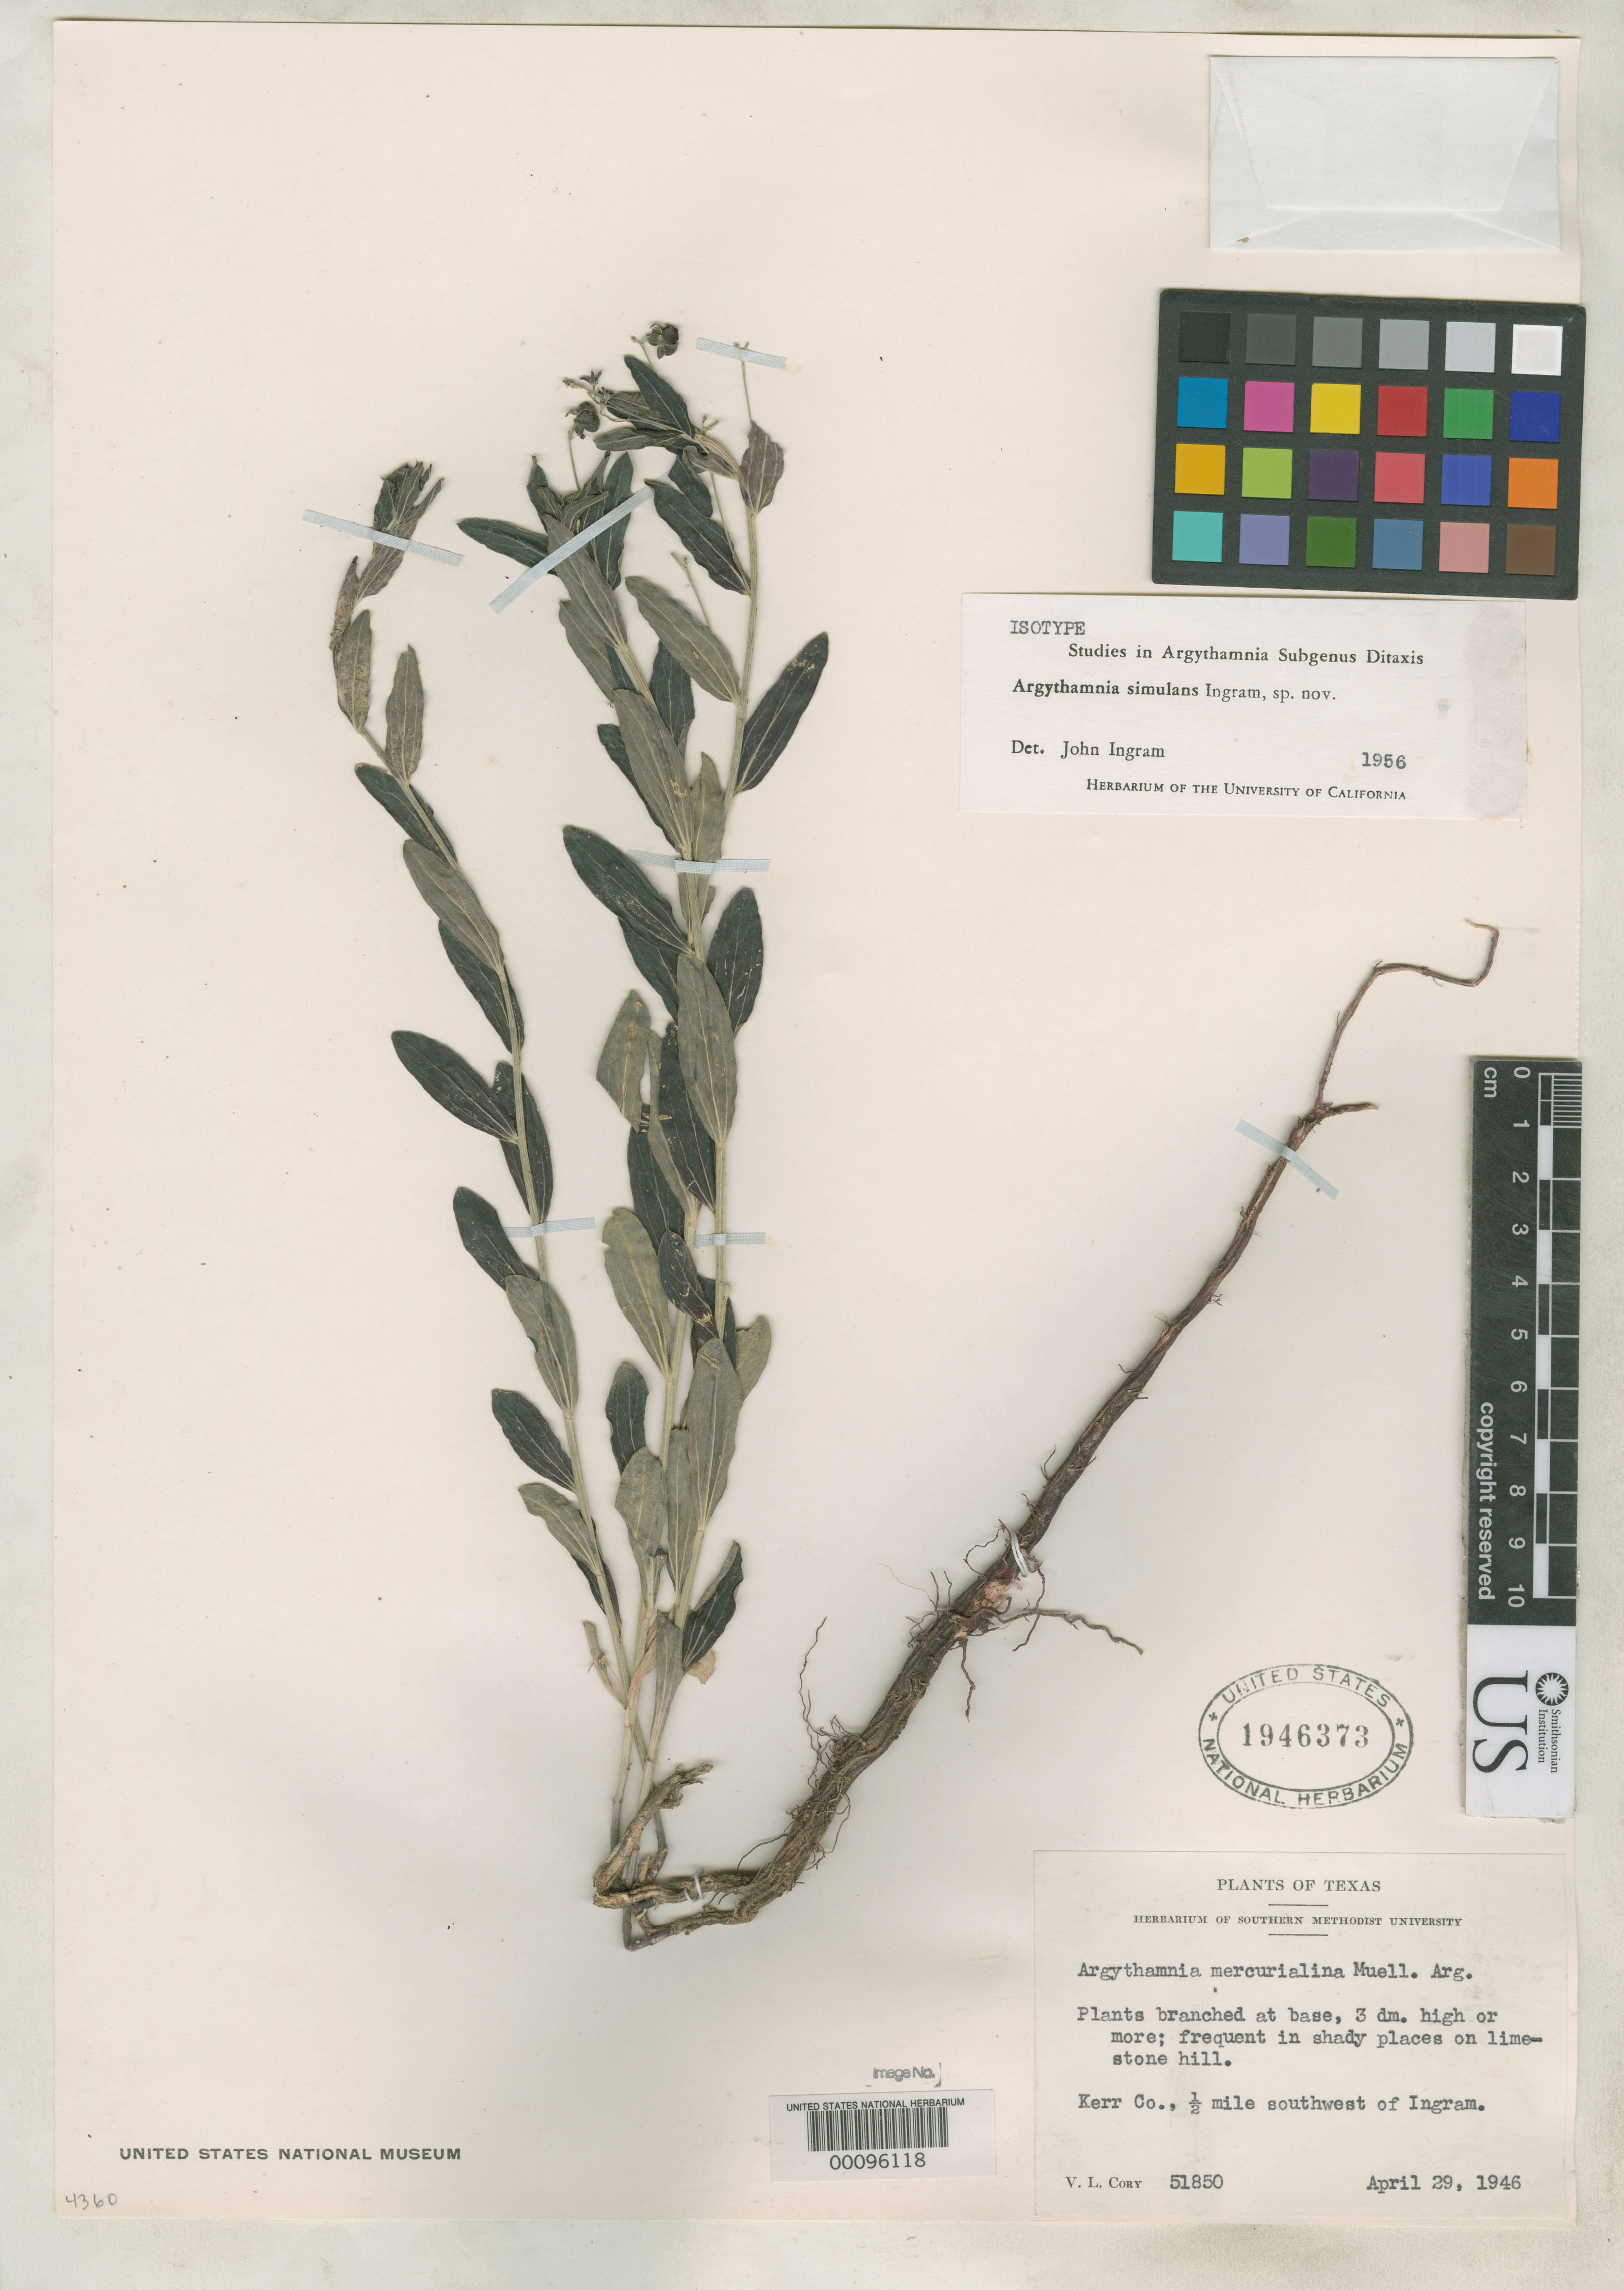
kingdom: Plantae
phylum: Tracheophyta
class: Magnoliopsida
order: Malpighiales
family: Euphorbiaceae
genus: Argythamnia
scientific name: Argythamnia simulans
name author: Ingram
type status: Isotype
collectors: V. Cory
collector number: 51850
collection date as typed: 29 Apr 1946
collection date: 1946-04-29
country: United States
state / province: Texas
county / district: Kerr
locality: Ingram.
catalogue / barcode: US 1946373